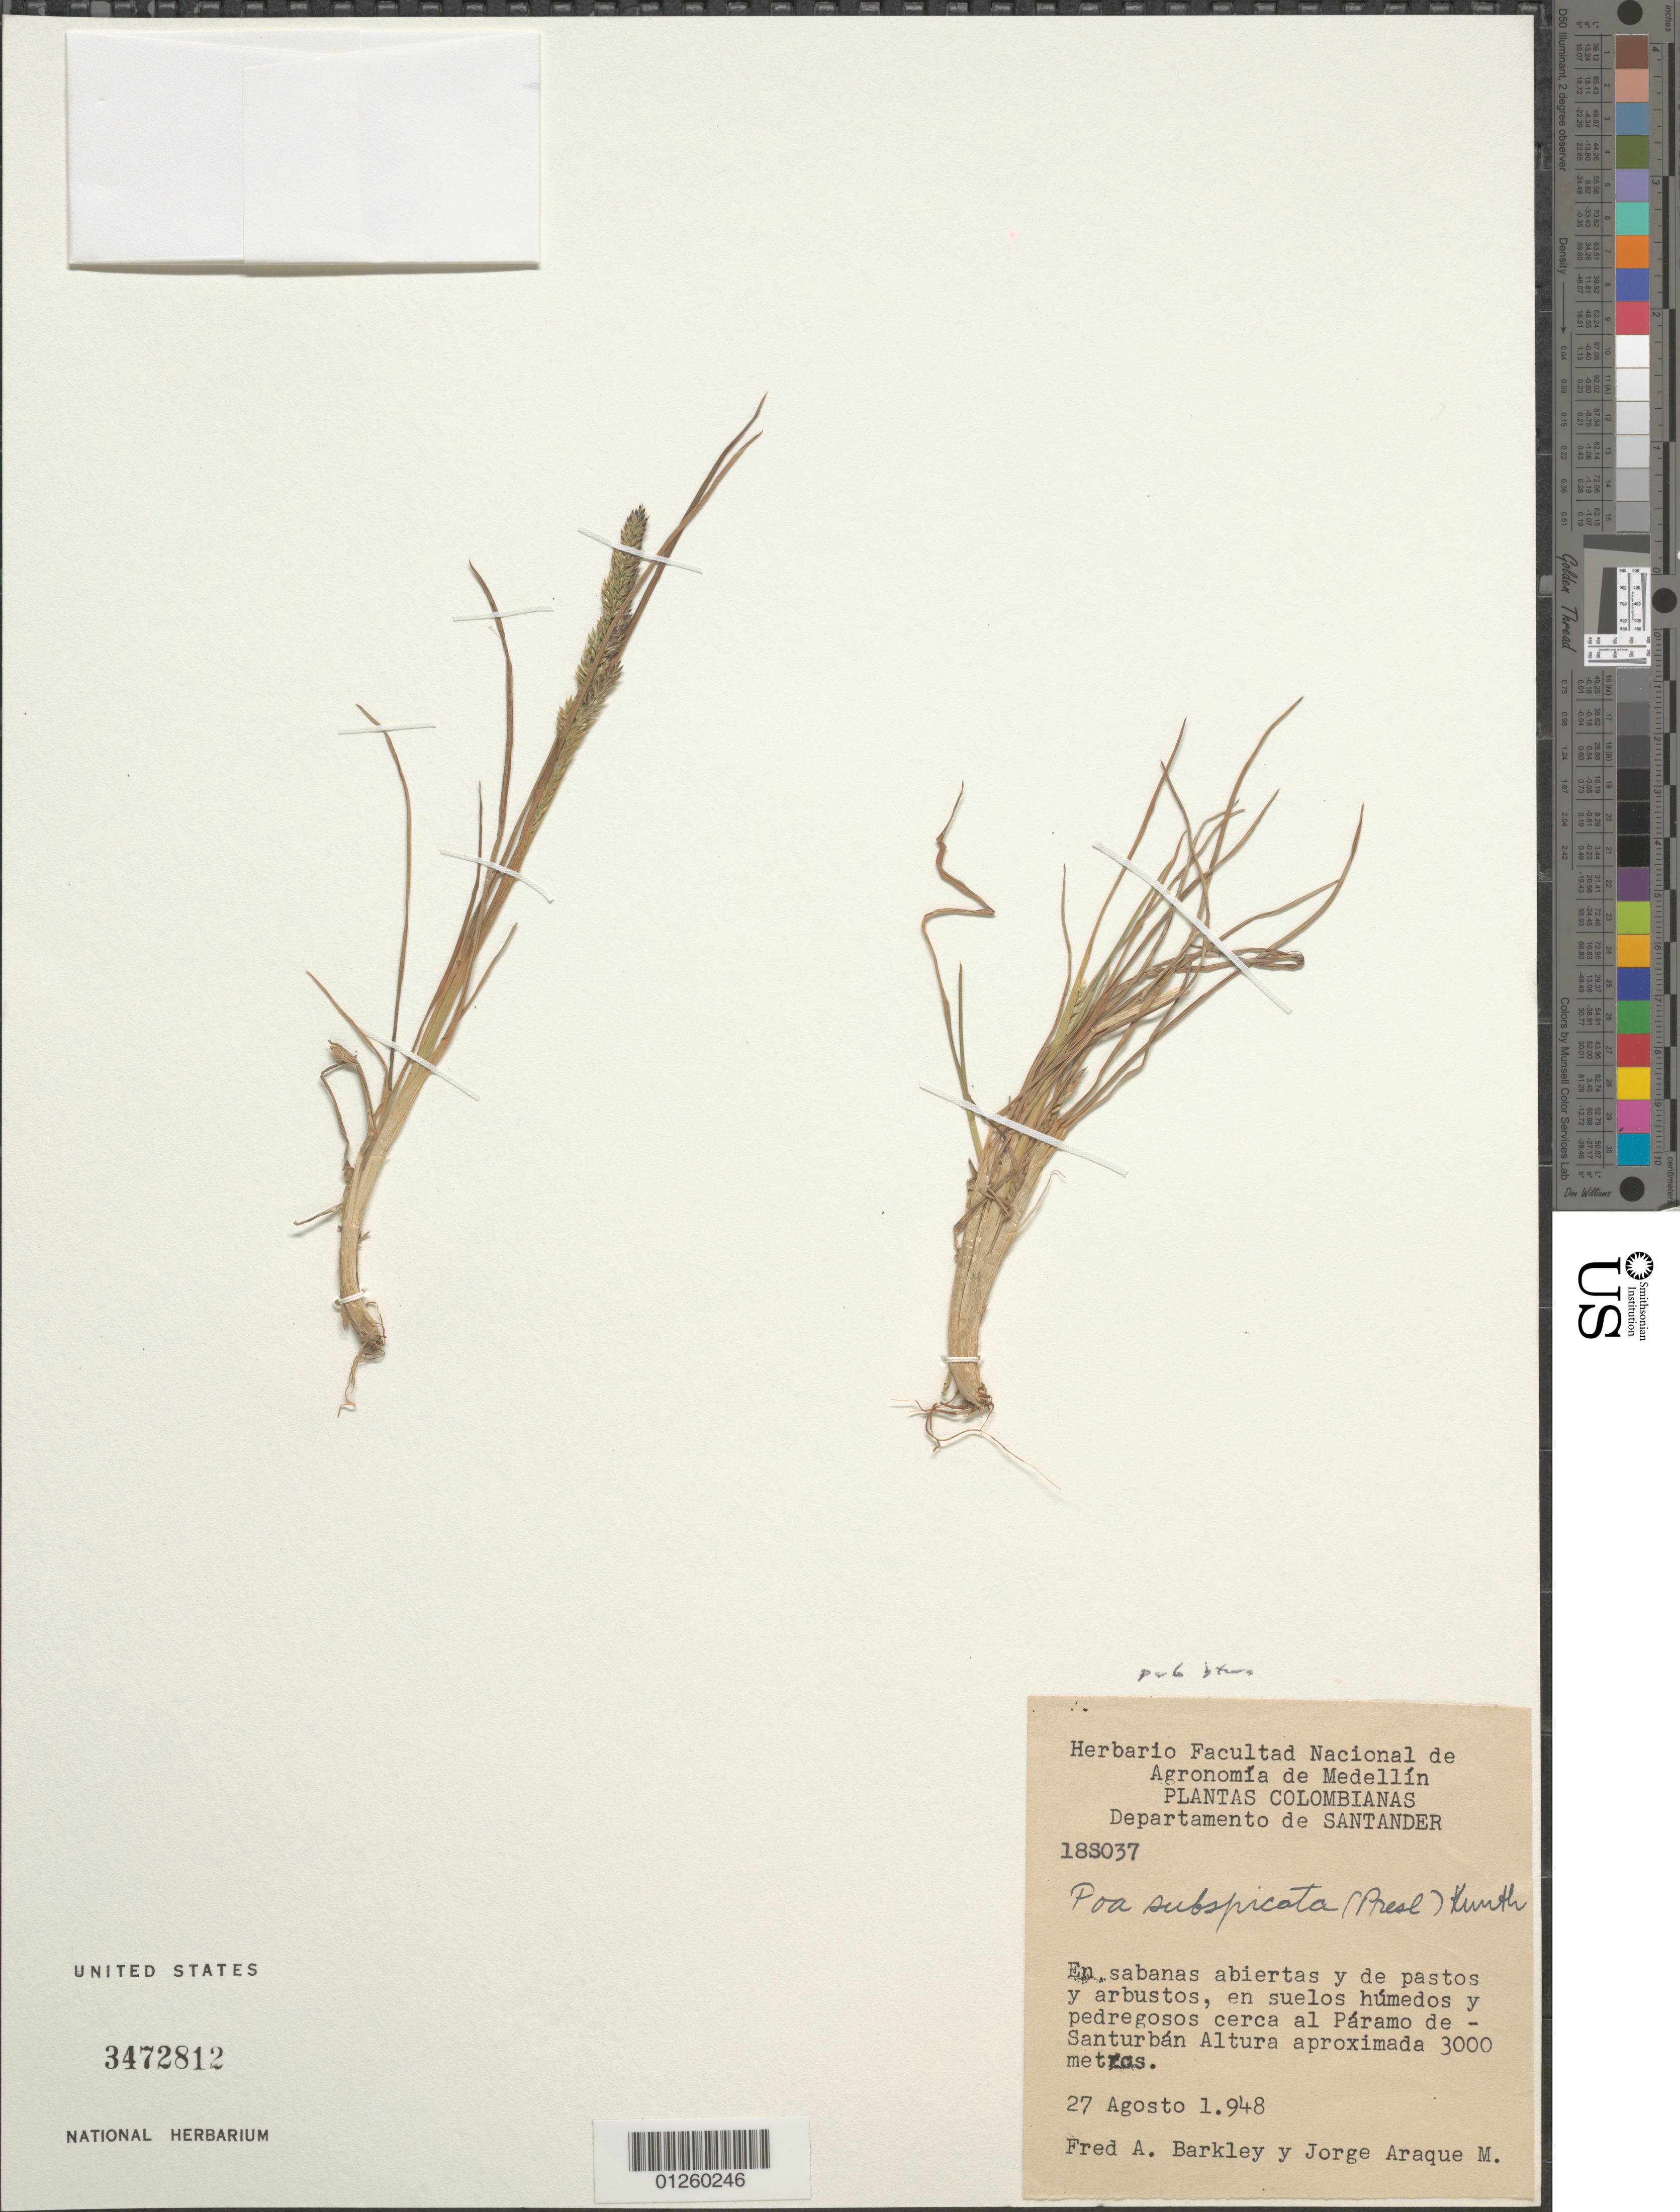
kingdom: Plantae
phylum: Tracheophyta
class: Liliopsida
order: Poales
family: Poaceae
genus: Poa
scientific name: Poa subspicata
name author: (J. Presl) Kunth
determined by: Soreng, Robert J., Research Associate (BOT), Smithsonian Institution - National Museum of Natural History (UNITED STATES)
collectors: F. A. Barkley & J. Araque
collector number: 18S037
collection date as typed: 1948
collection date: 1948-08-27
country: Colombia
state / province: Santander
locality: Paramo de Santurban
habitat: En sabanas abiertas y de pastos y de arbustos, en suelos humedos y pedregosos cerca al Paramo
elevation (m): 3000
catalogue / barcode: US 3472812